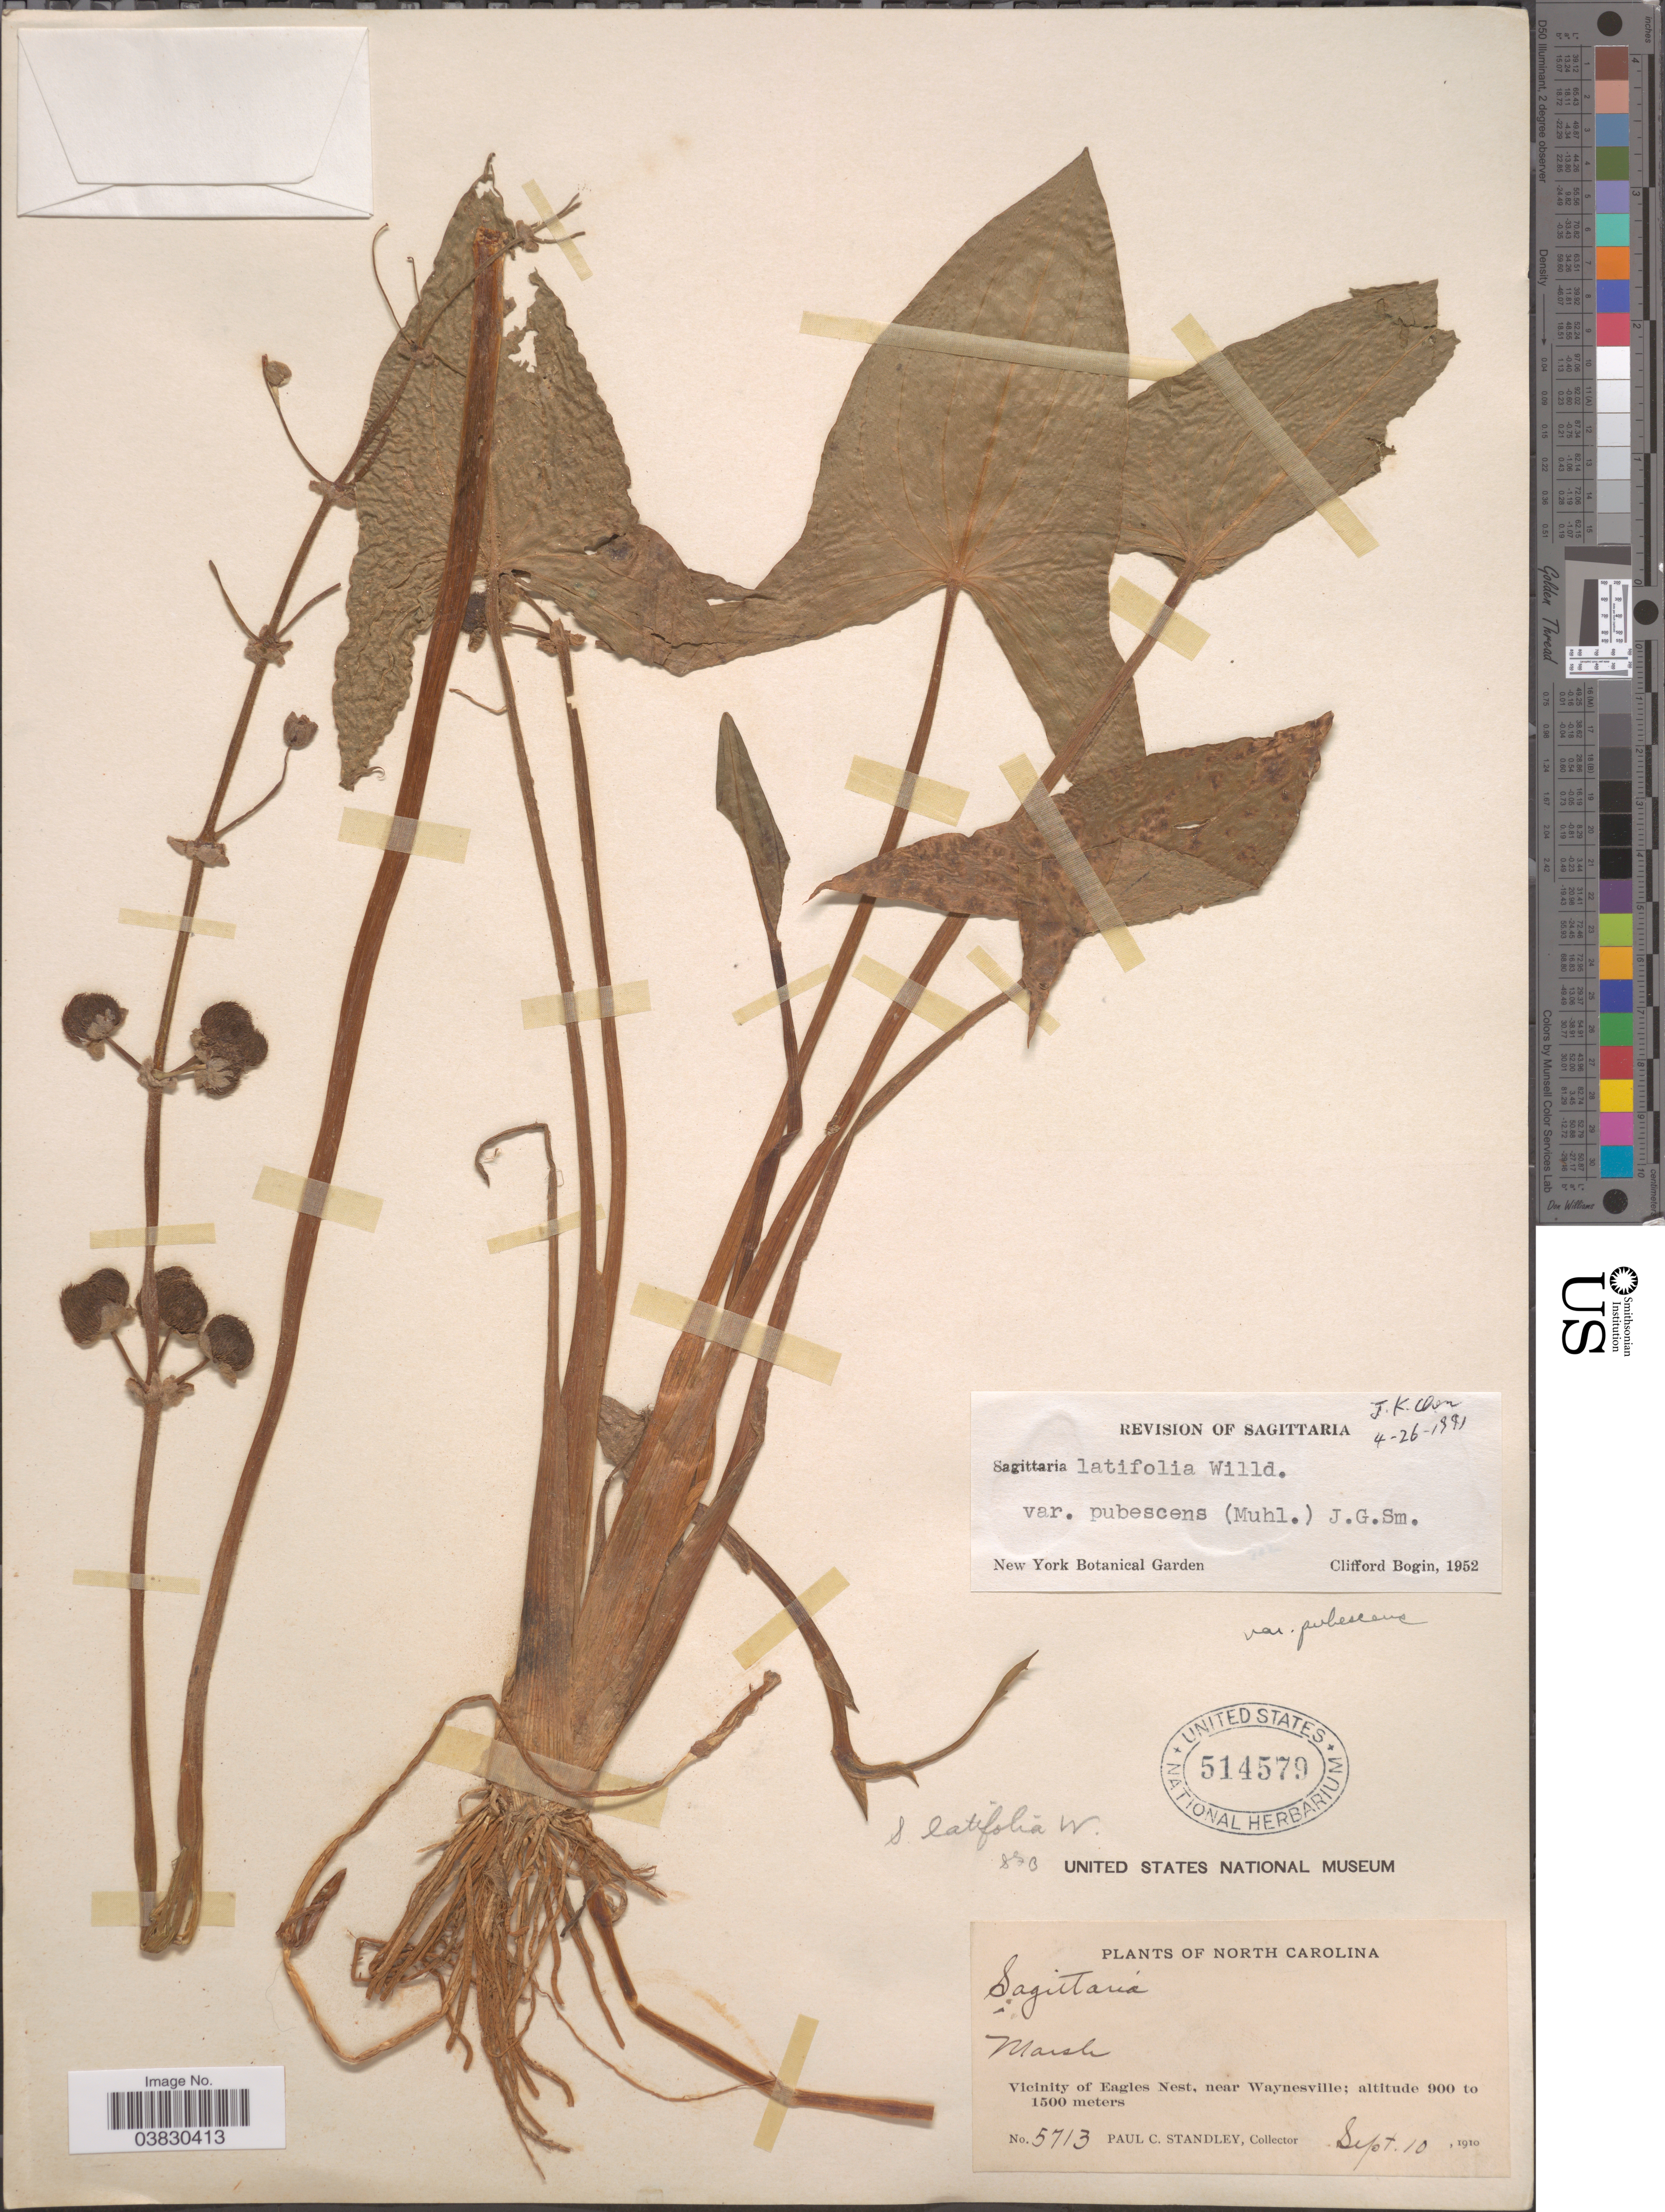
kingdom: Plantae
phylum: Tracheophyta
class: Liliopsida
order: Alismatales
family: Alismataceae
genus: Sagittaria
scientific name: Sagittaria latifolia var. pubescens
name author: (Muhl.) J.G. Sm.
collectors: P. C. Standley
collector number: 5713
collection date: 1910-09-10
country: United States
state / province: North Carolina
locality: Vicinity of Eagles Nest, near Waynesville.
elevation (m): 900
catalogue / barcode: US 514579